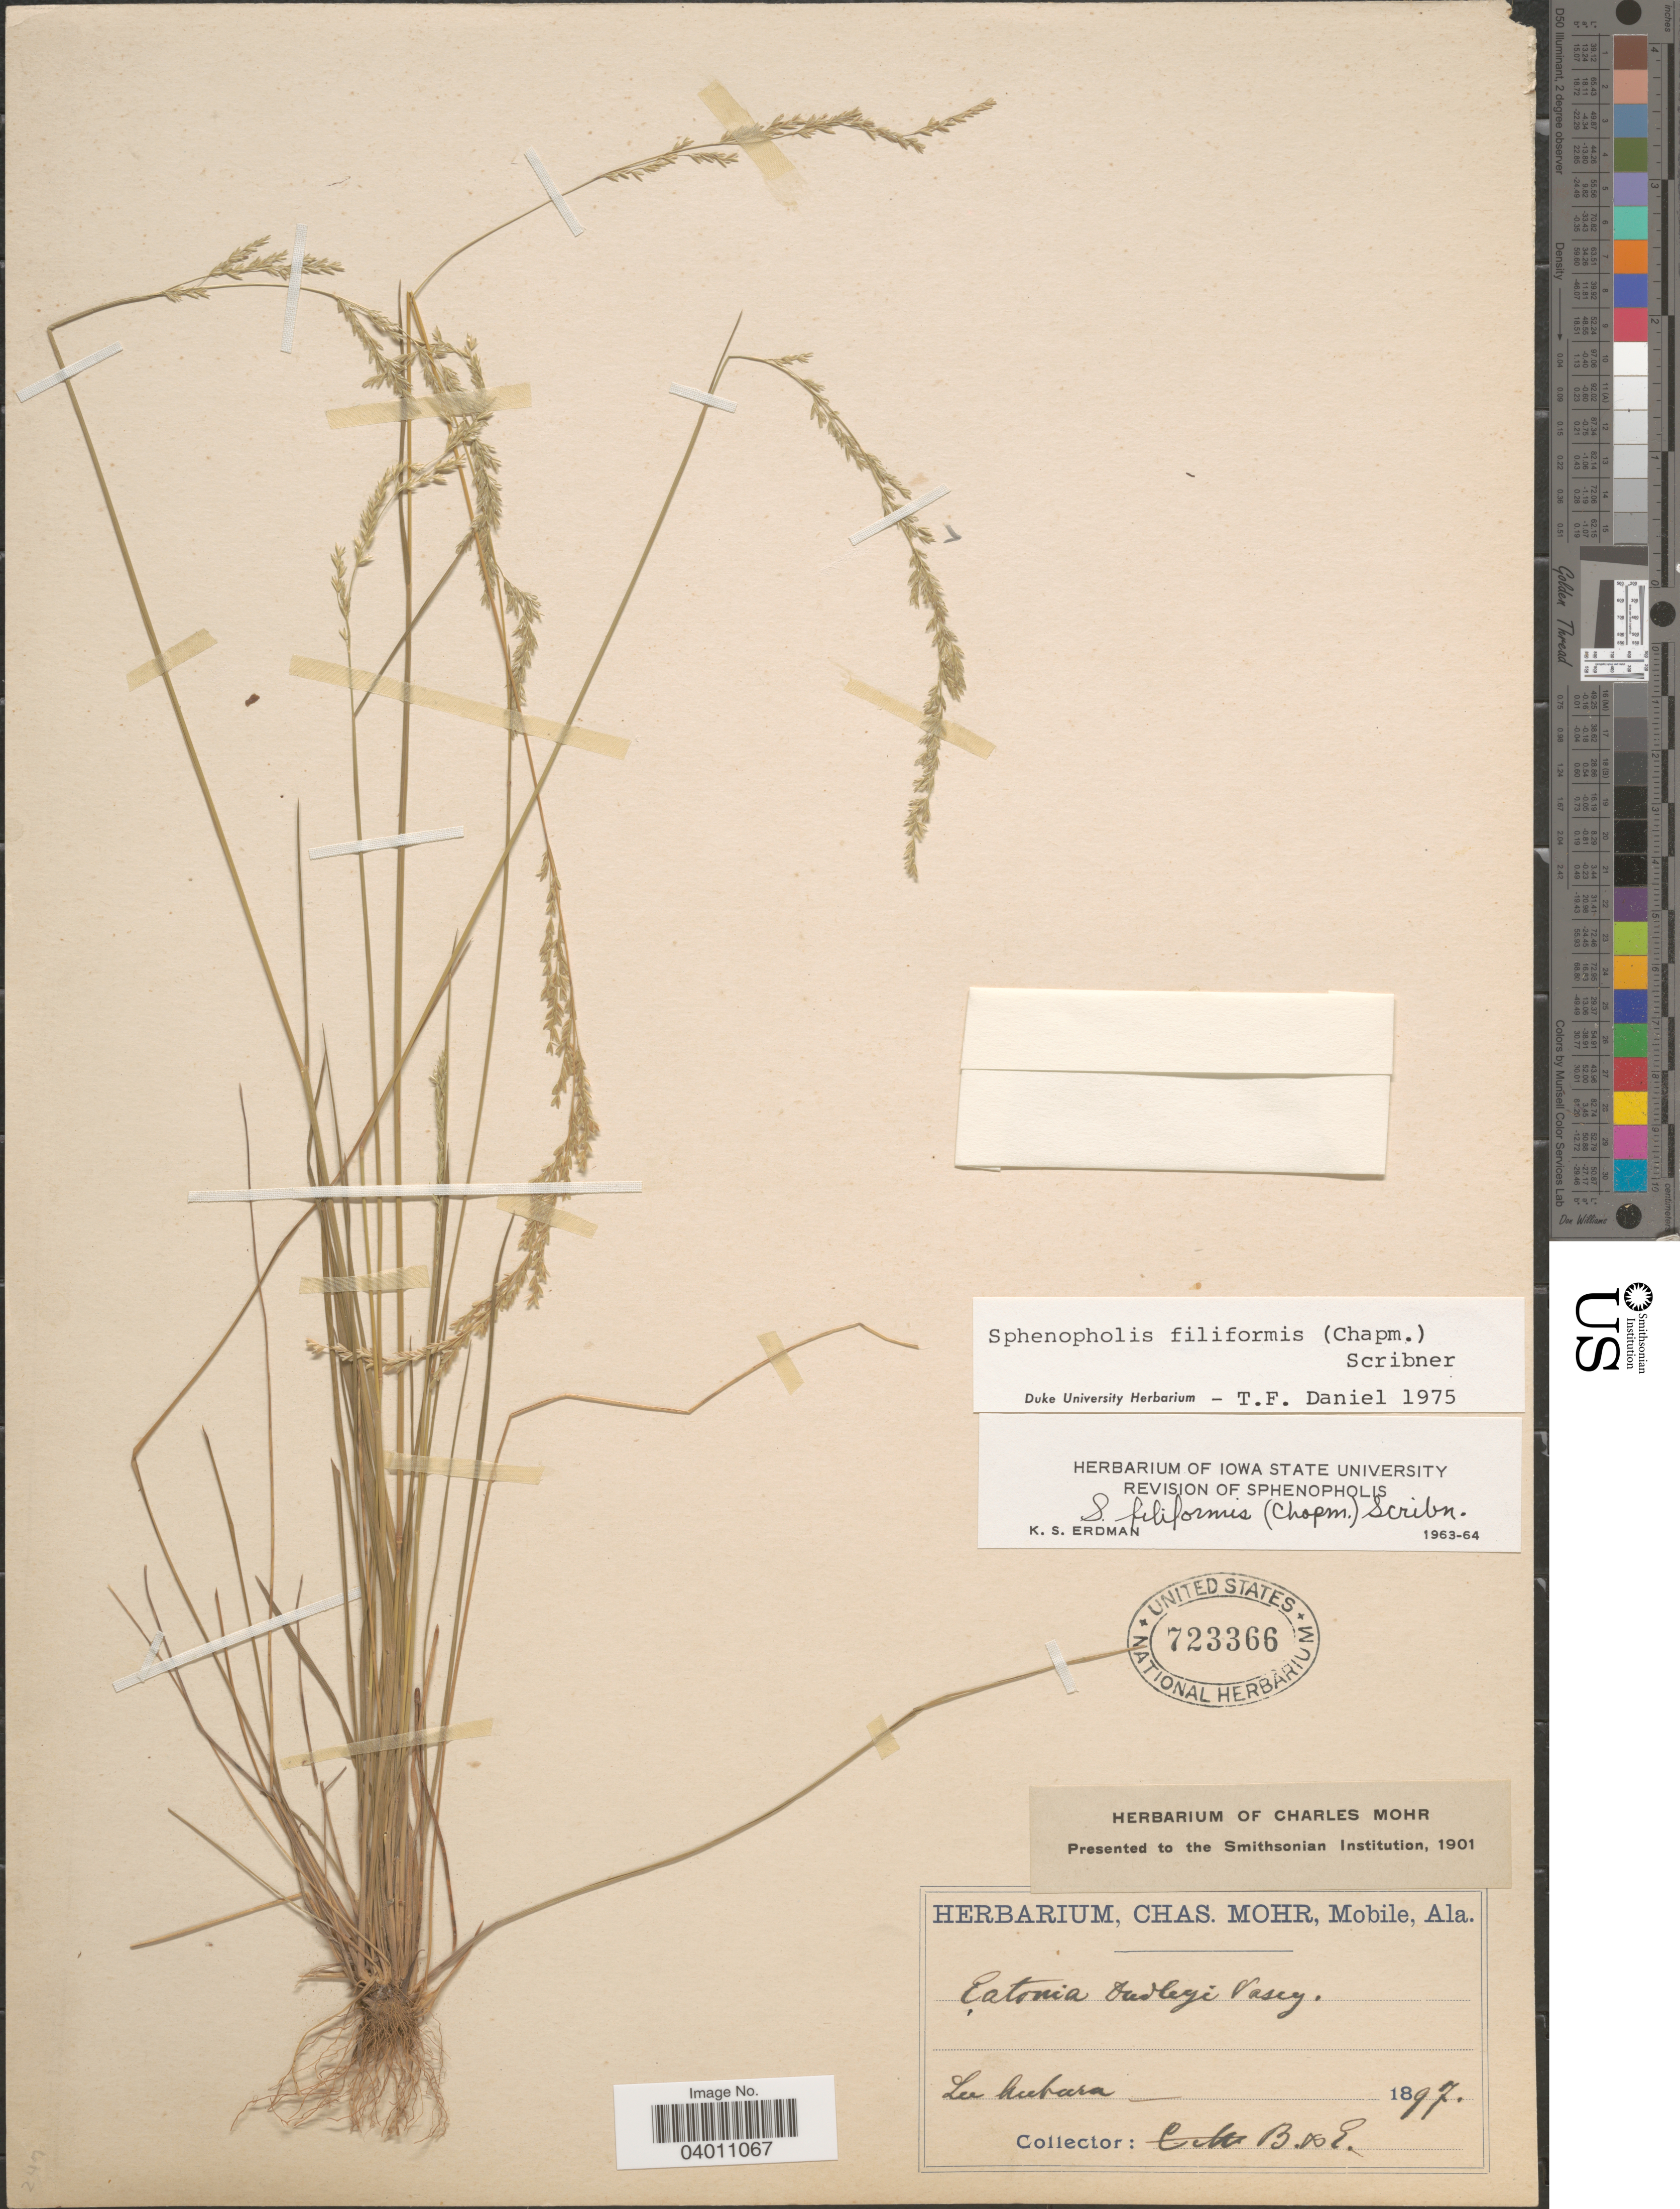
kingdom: Plantae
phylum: Tracheophyta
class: Liliopsida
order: Poales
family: Poaceae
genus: Sphenopholis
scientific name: Sphenopholis filiformis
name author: (Chapm.) Scribn.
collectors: B. & E.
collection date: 1897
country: United States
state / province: Alabama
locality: Lee Auburn.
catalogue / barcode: US 723366